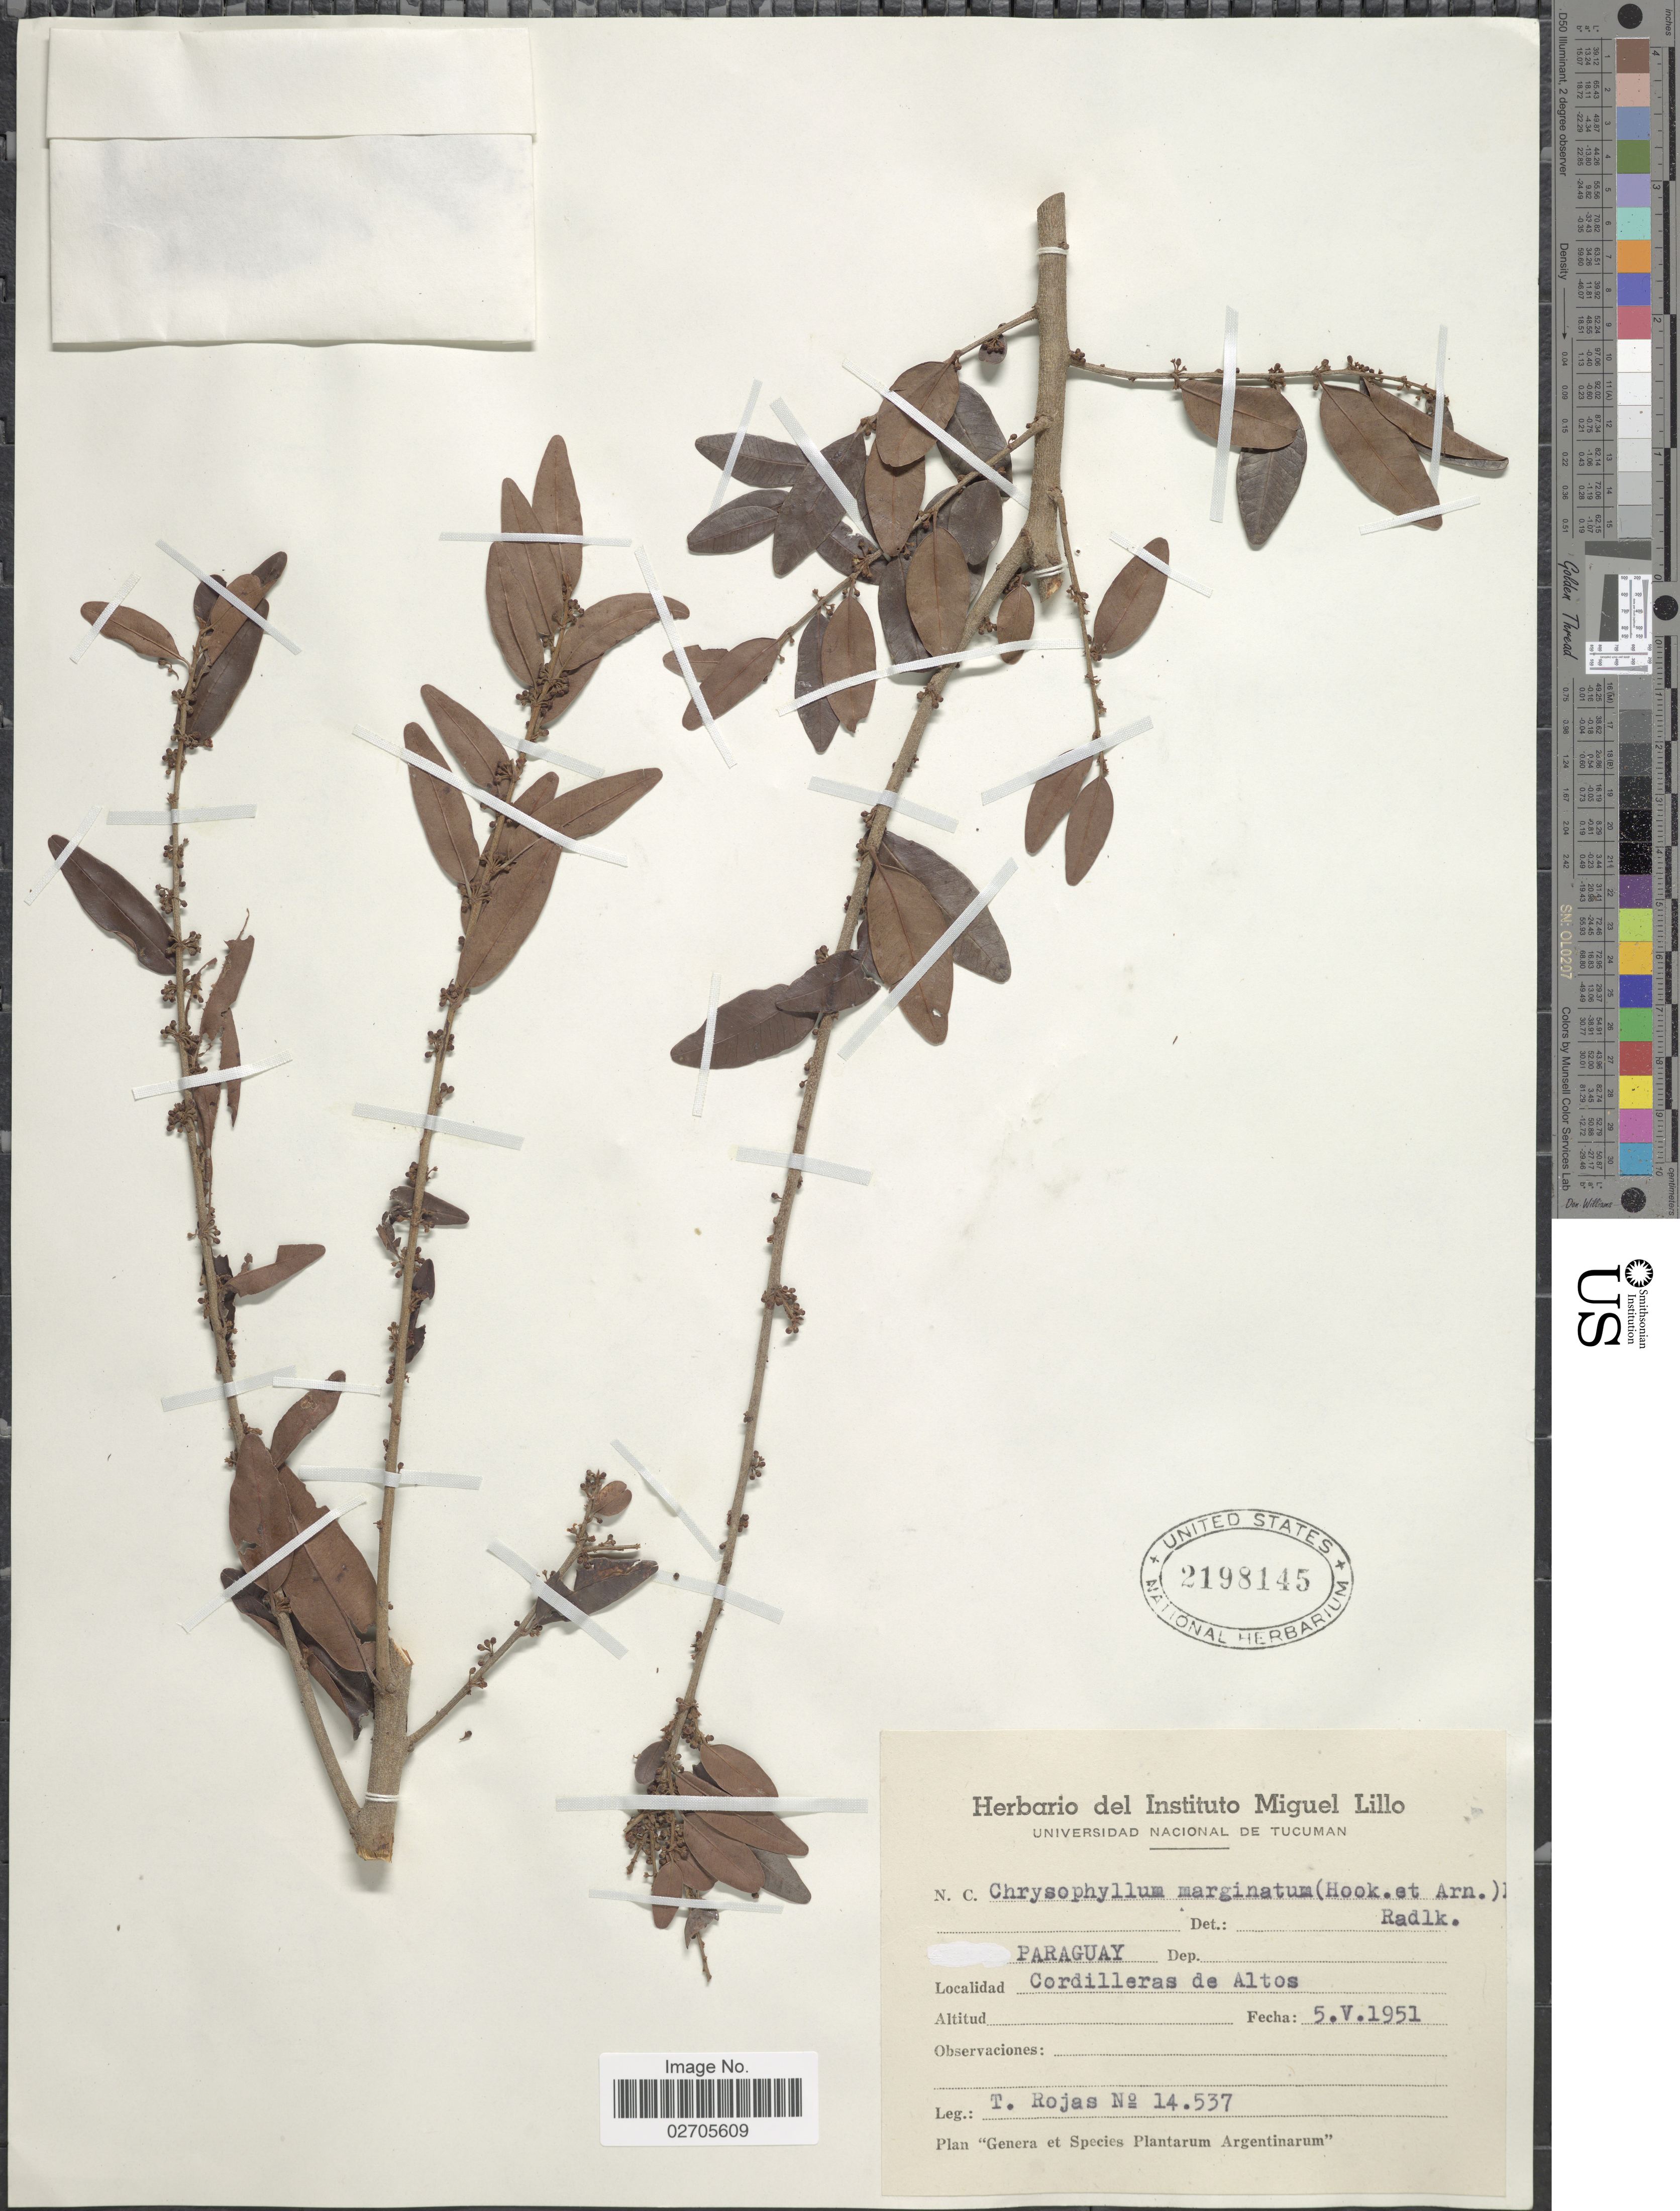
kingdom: Plantae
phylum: Tracheophyta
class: Magnoliopsida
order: Ericales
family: Sapotaceae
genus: Chrysophyllum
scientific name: Chrysophyllum marginatum subsp. marginatum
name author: (Hook. & Arn.) Radlk.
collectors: T. Rojas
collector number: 14537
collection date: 1951-05-05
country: Paraguay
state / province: Cordillera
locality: Cordilleras de Altos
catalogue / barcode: US 2198145